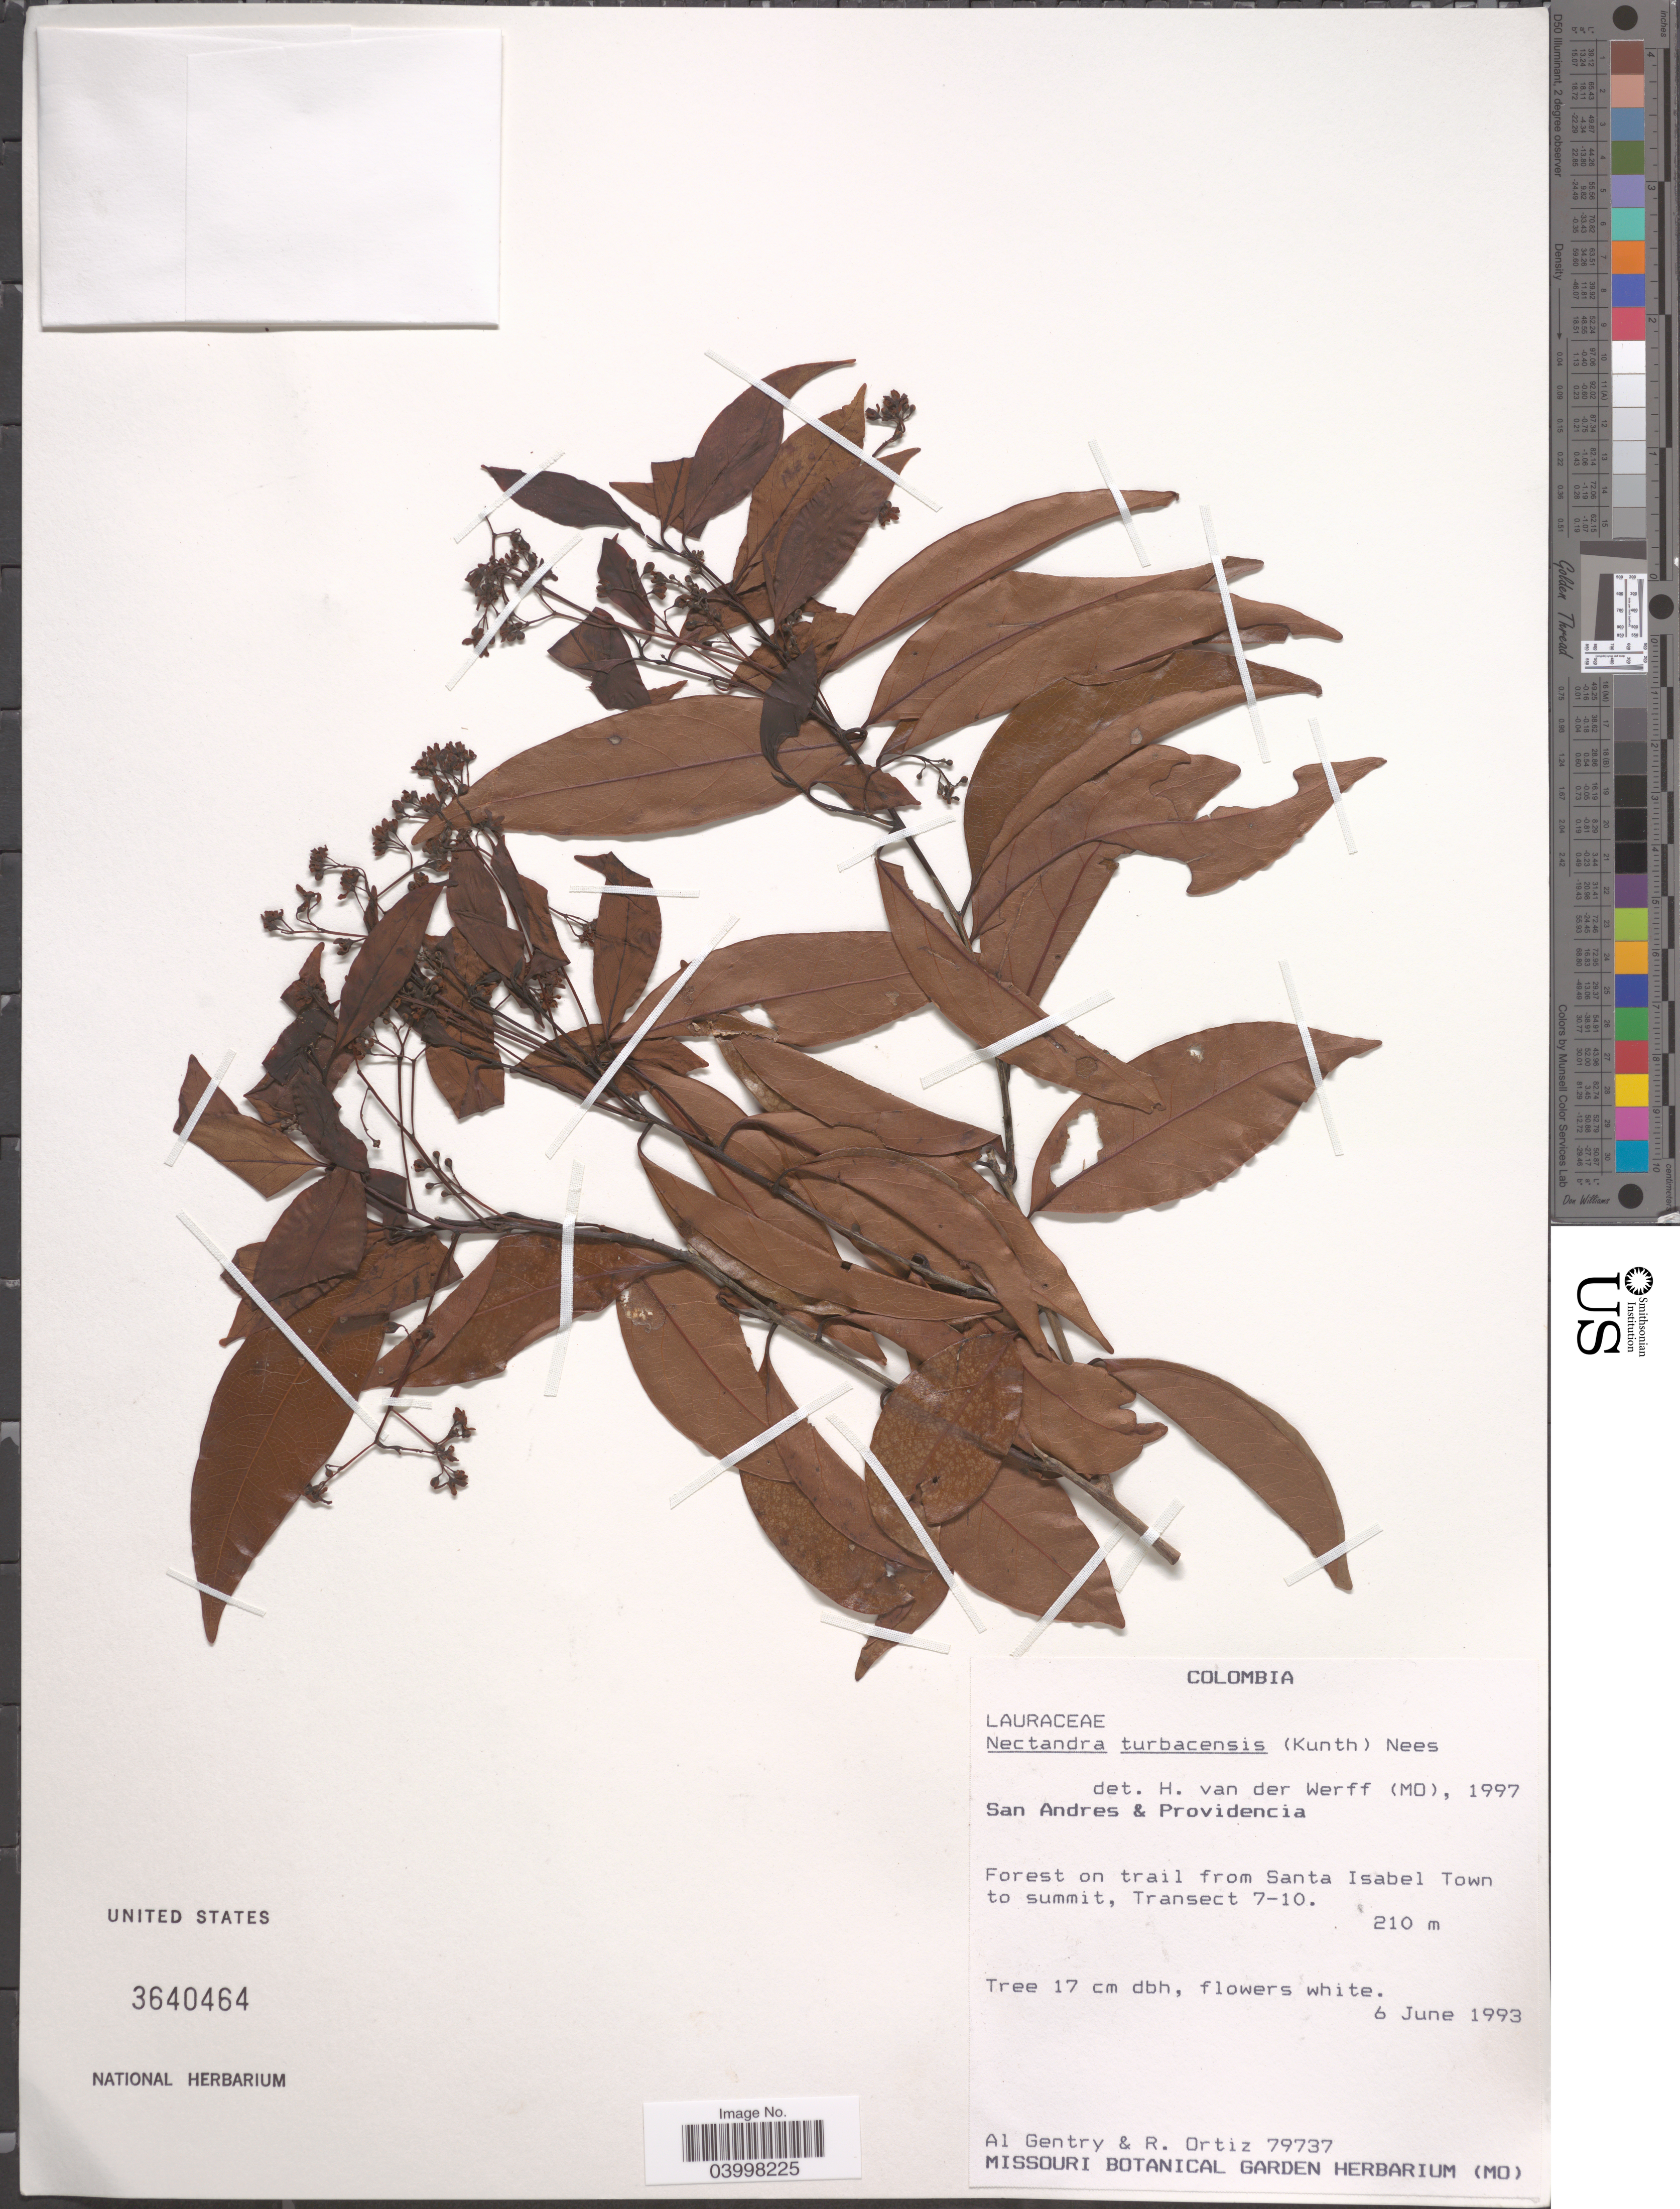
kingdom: Plantae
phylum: Tracheophyta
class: Magnoliopsida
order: Laurales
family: Lauraceae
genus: Nectandra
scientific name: Nectandra turbacensis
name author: (Kunth) Nees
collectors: A. H. Gentry & R. Ortiz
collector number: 79737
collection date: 1993-06-06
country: Colombia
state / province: San Andres y Providencia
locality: Forest on trail from Santa Isabel Town to summit, Transect 7-10.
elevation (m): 210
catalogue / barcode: US 3640464